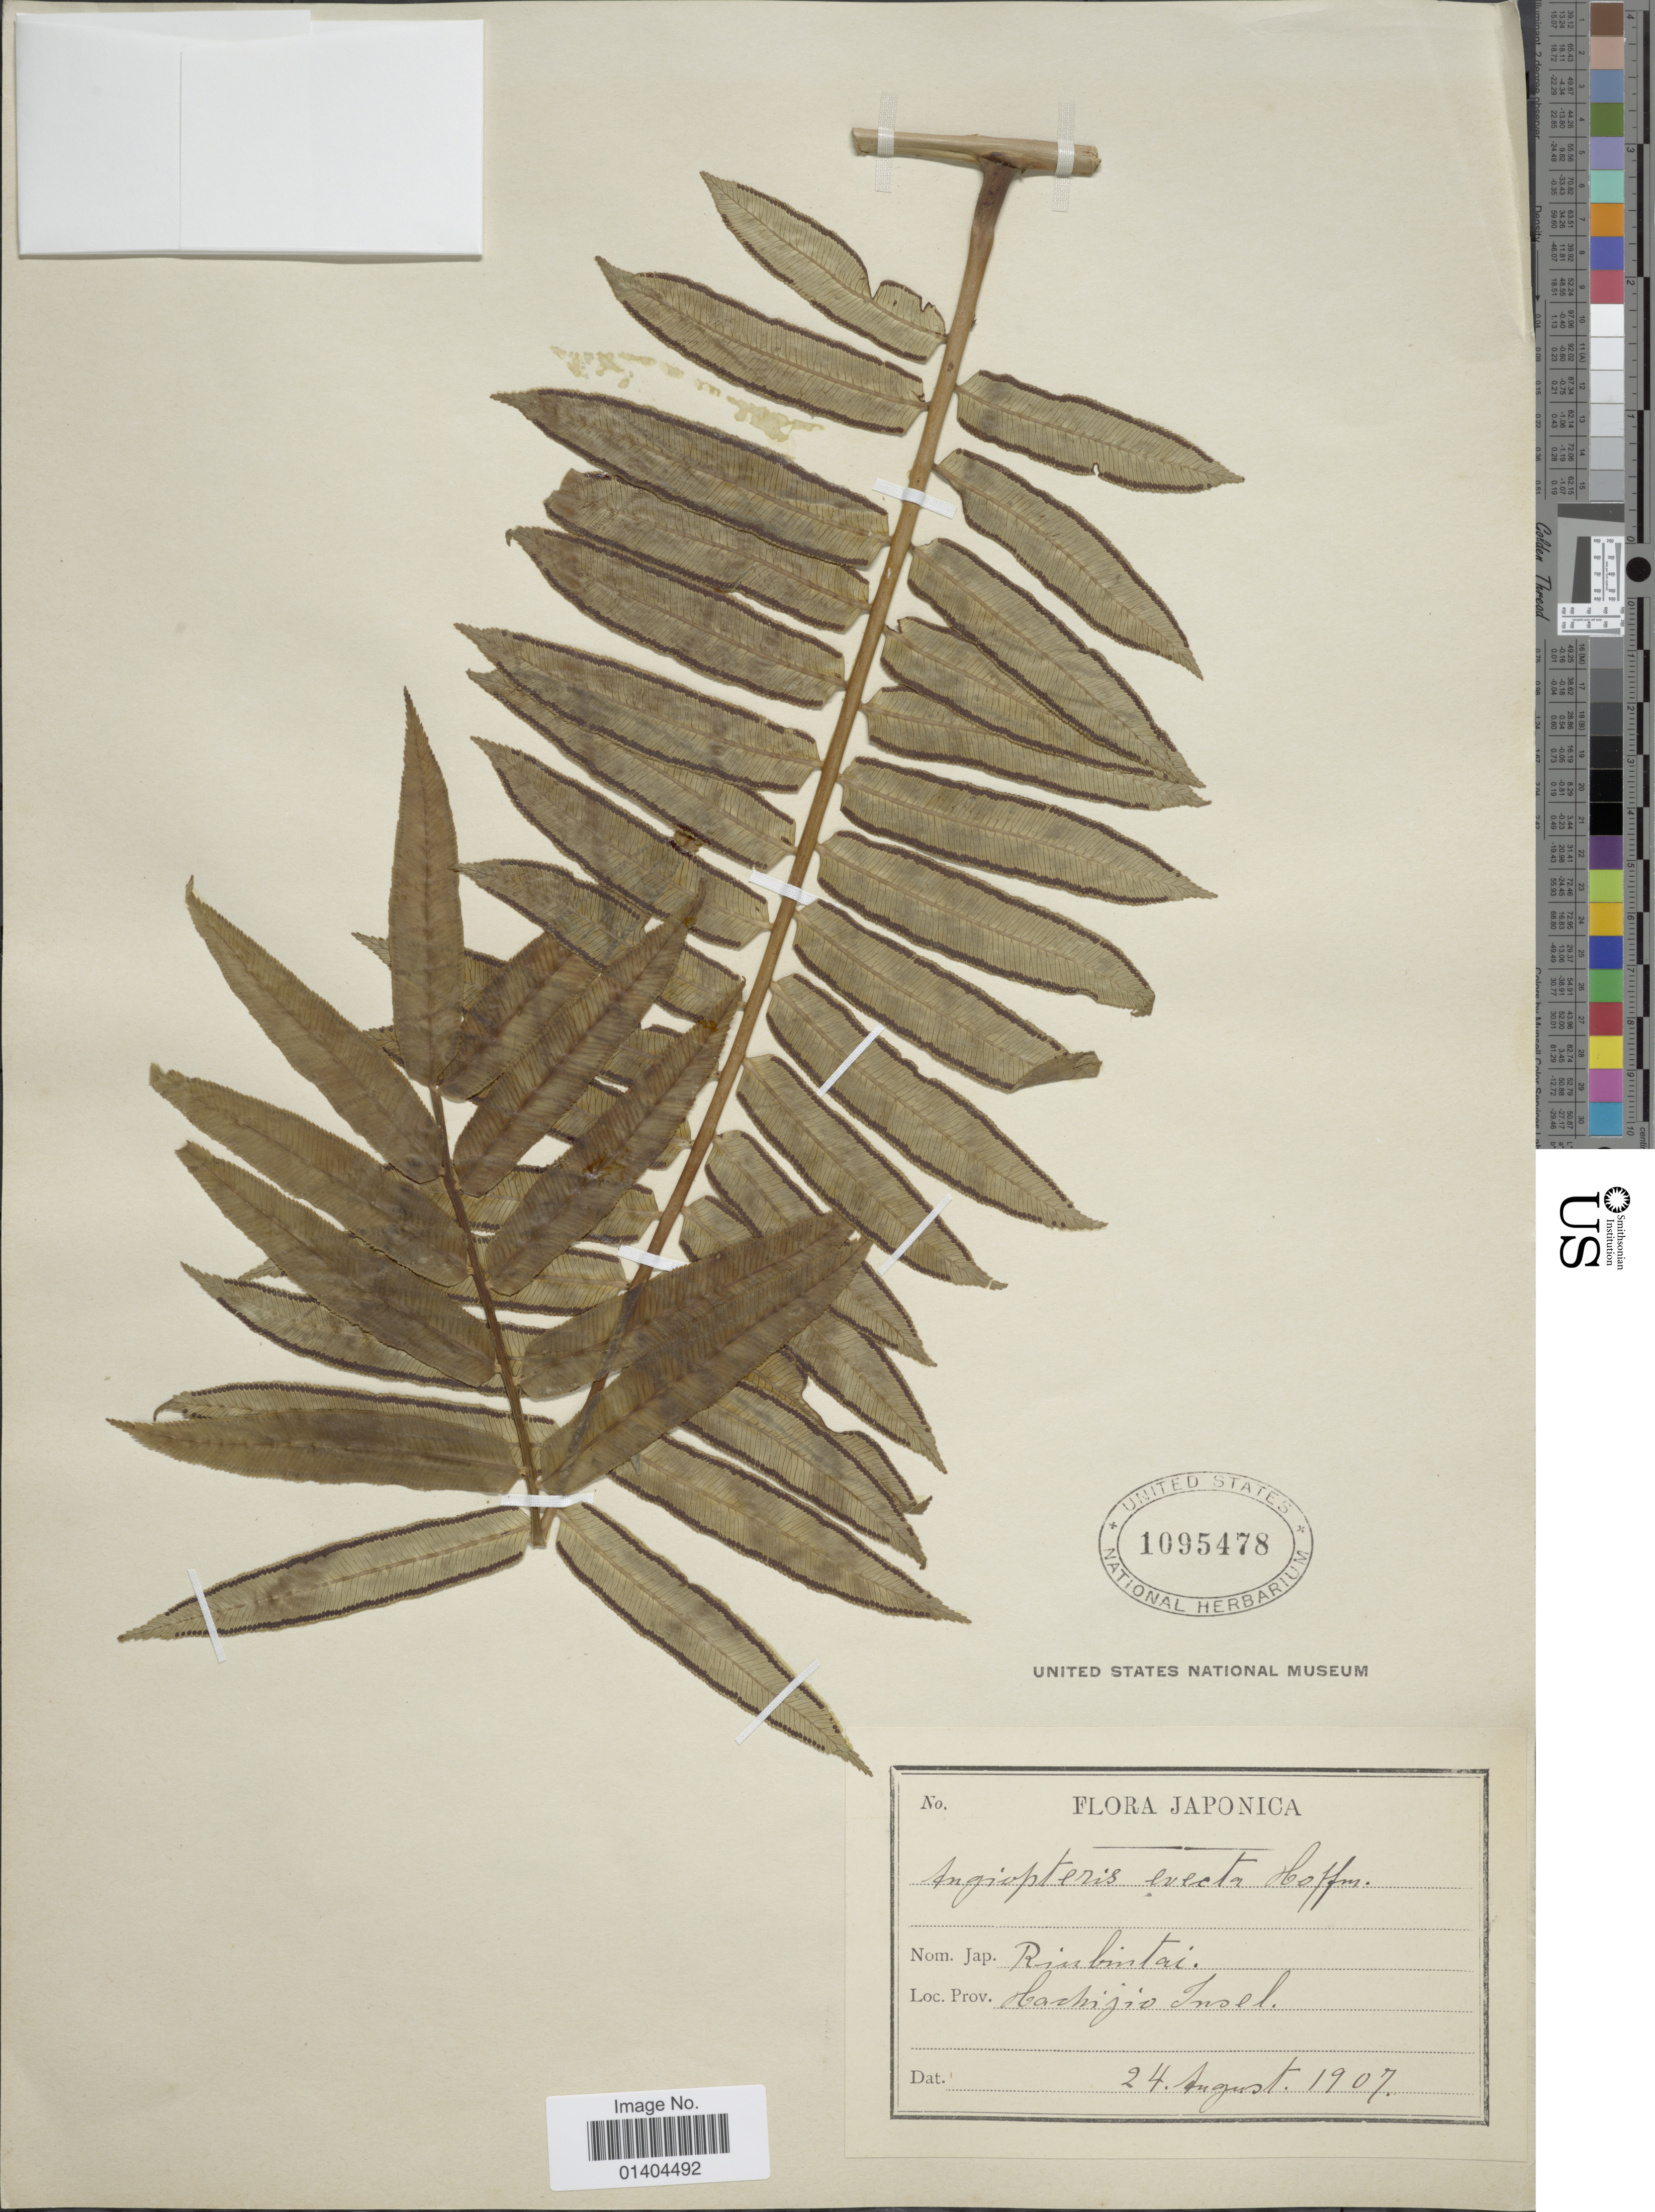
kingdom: Plantae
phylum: Tracheophyta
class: Polypodiopsida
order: Marattiales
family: Marattiaceae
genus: Angiopteris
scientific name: Angiopteris evecta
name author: (G. Forst.) Hoffm.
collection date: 1907-08-24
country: Japan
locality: Rinbintai. Hachigio Insel.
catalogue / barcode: US 1095478